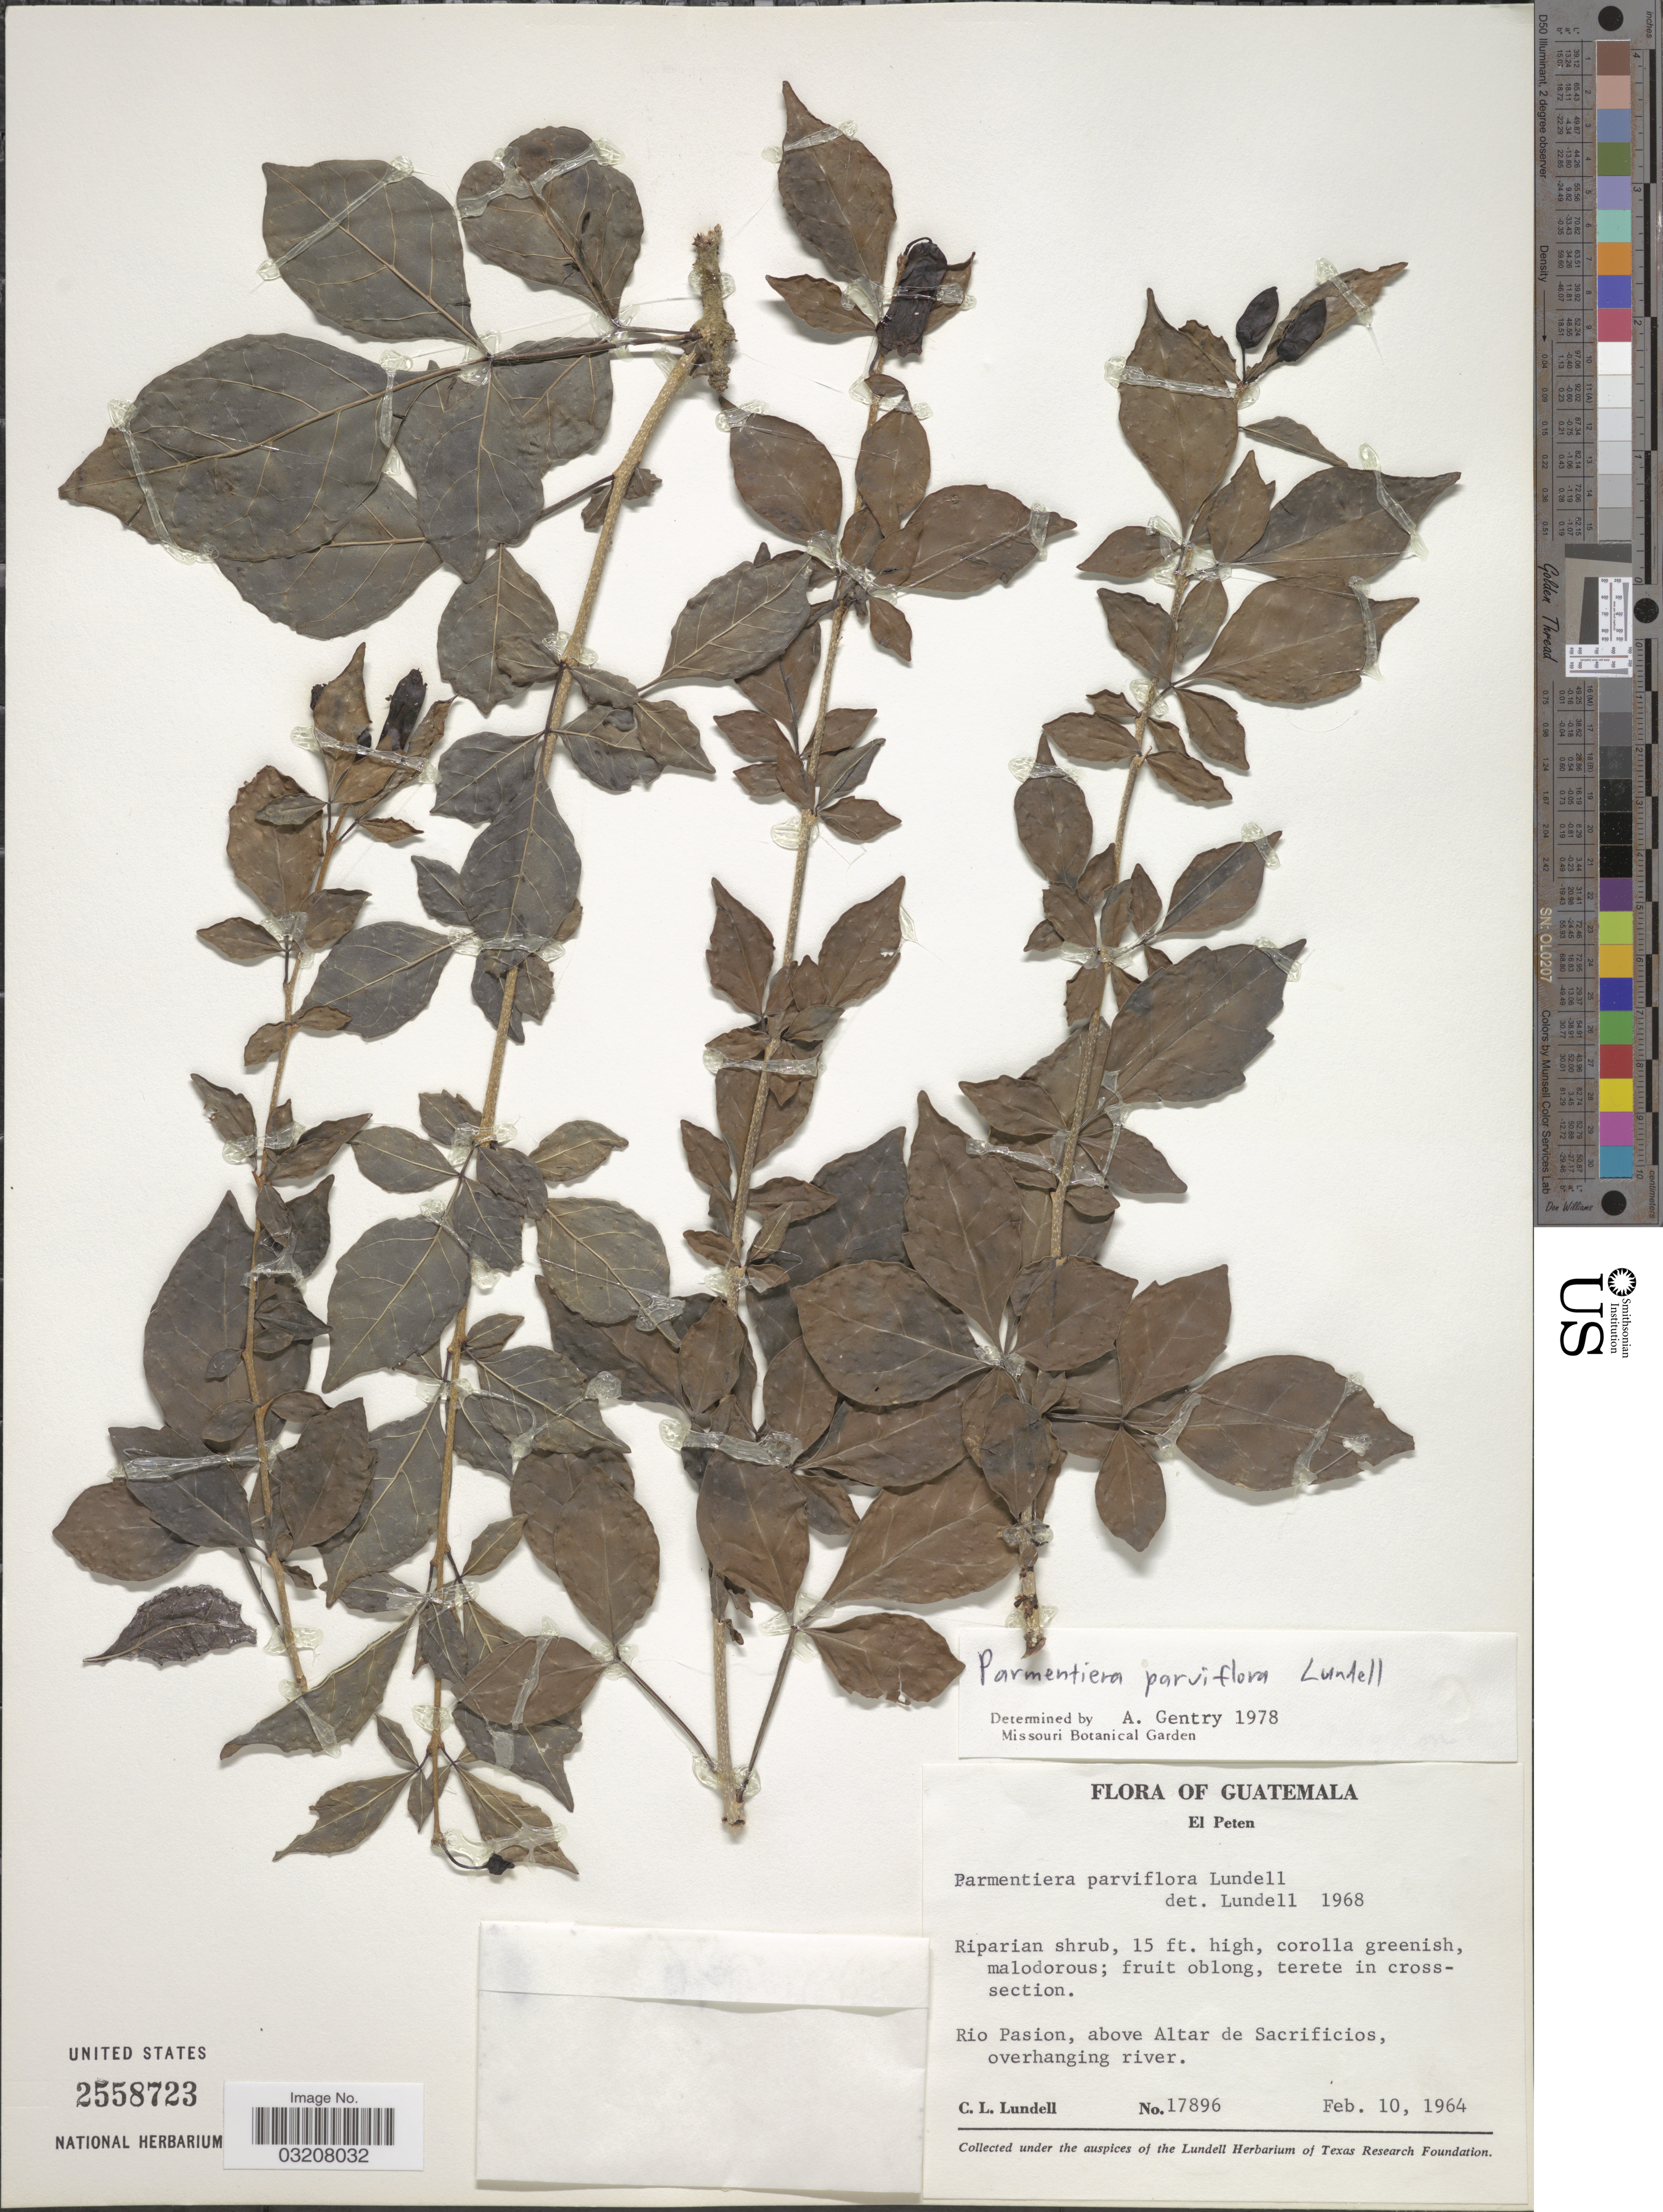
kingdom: Plantae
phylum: Tracheophyta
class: Magnoliopsida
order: Lamiales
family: Bignoniaceae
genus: Parmentiera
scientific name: Parmentiera parviflora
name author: Lundell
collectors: C. L. Lundell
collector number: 17896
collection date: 1964-02-10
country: Guatemala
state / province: El Petén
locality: Rio Pasion, above Altar de Sacrificios, overhanging river.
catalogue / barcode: US 2558723